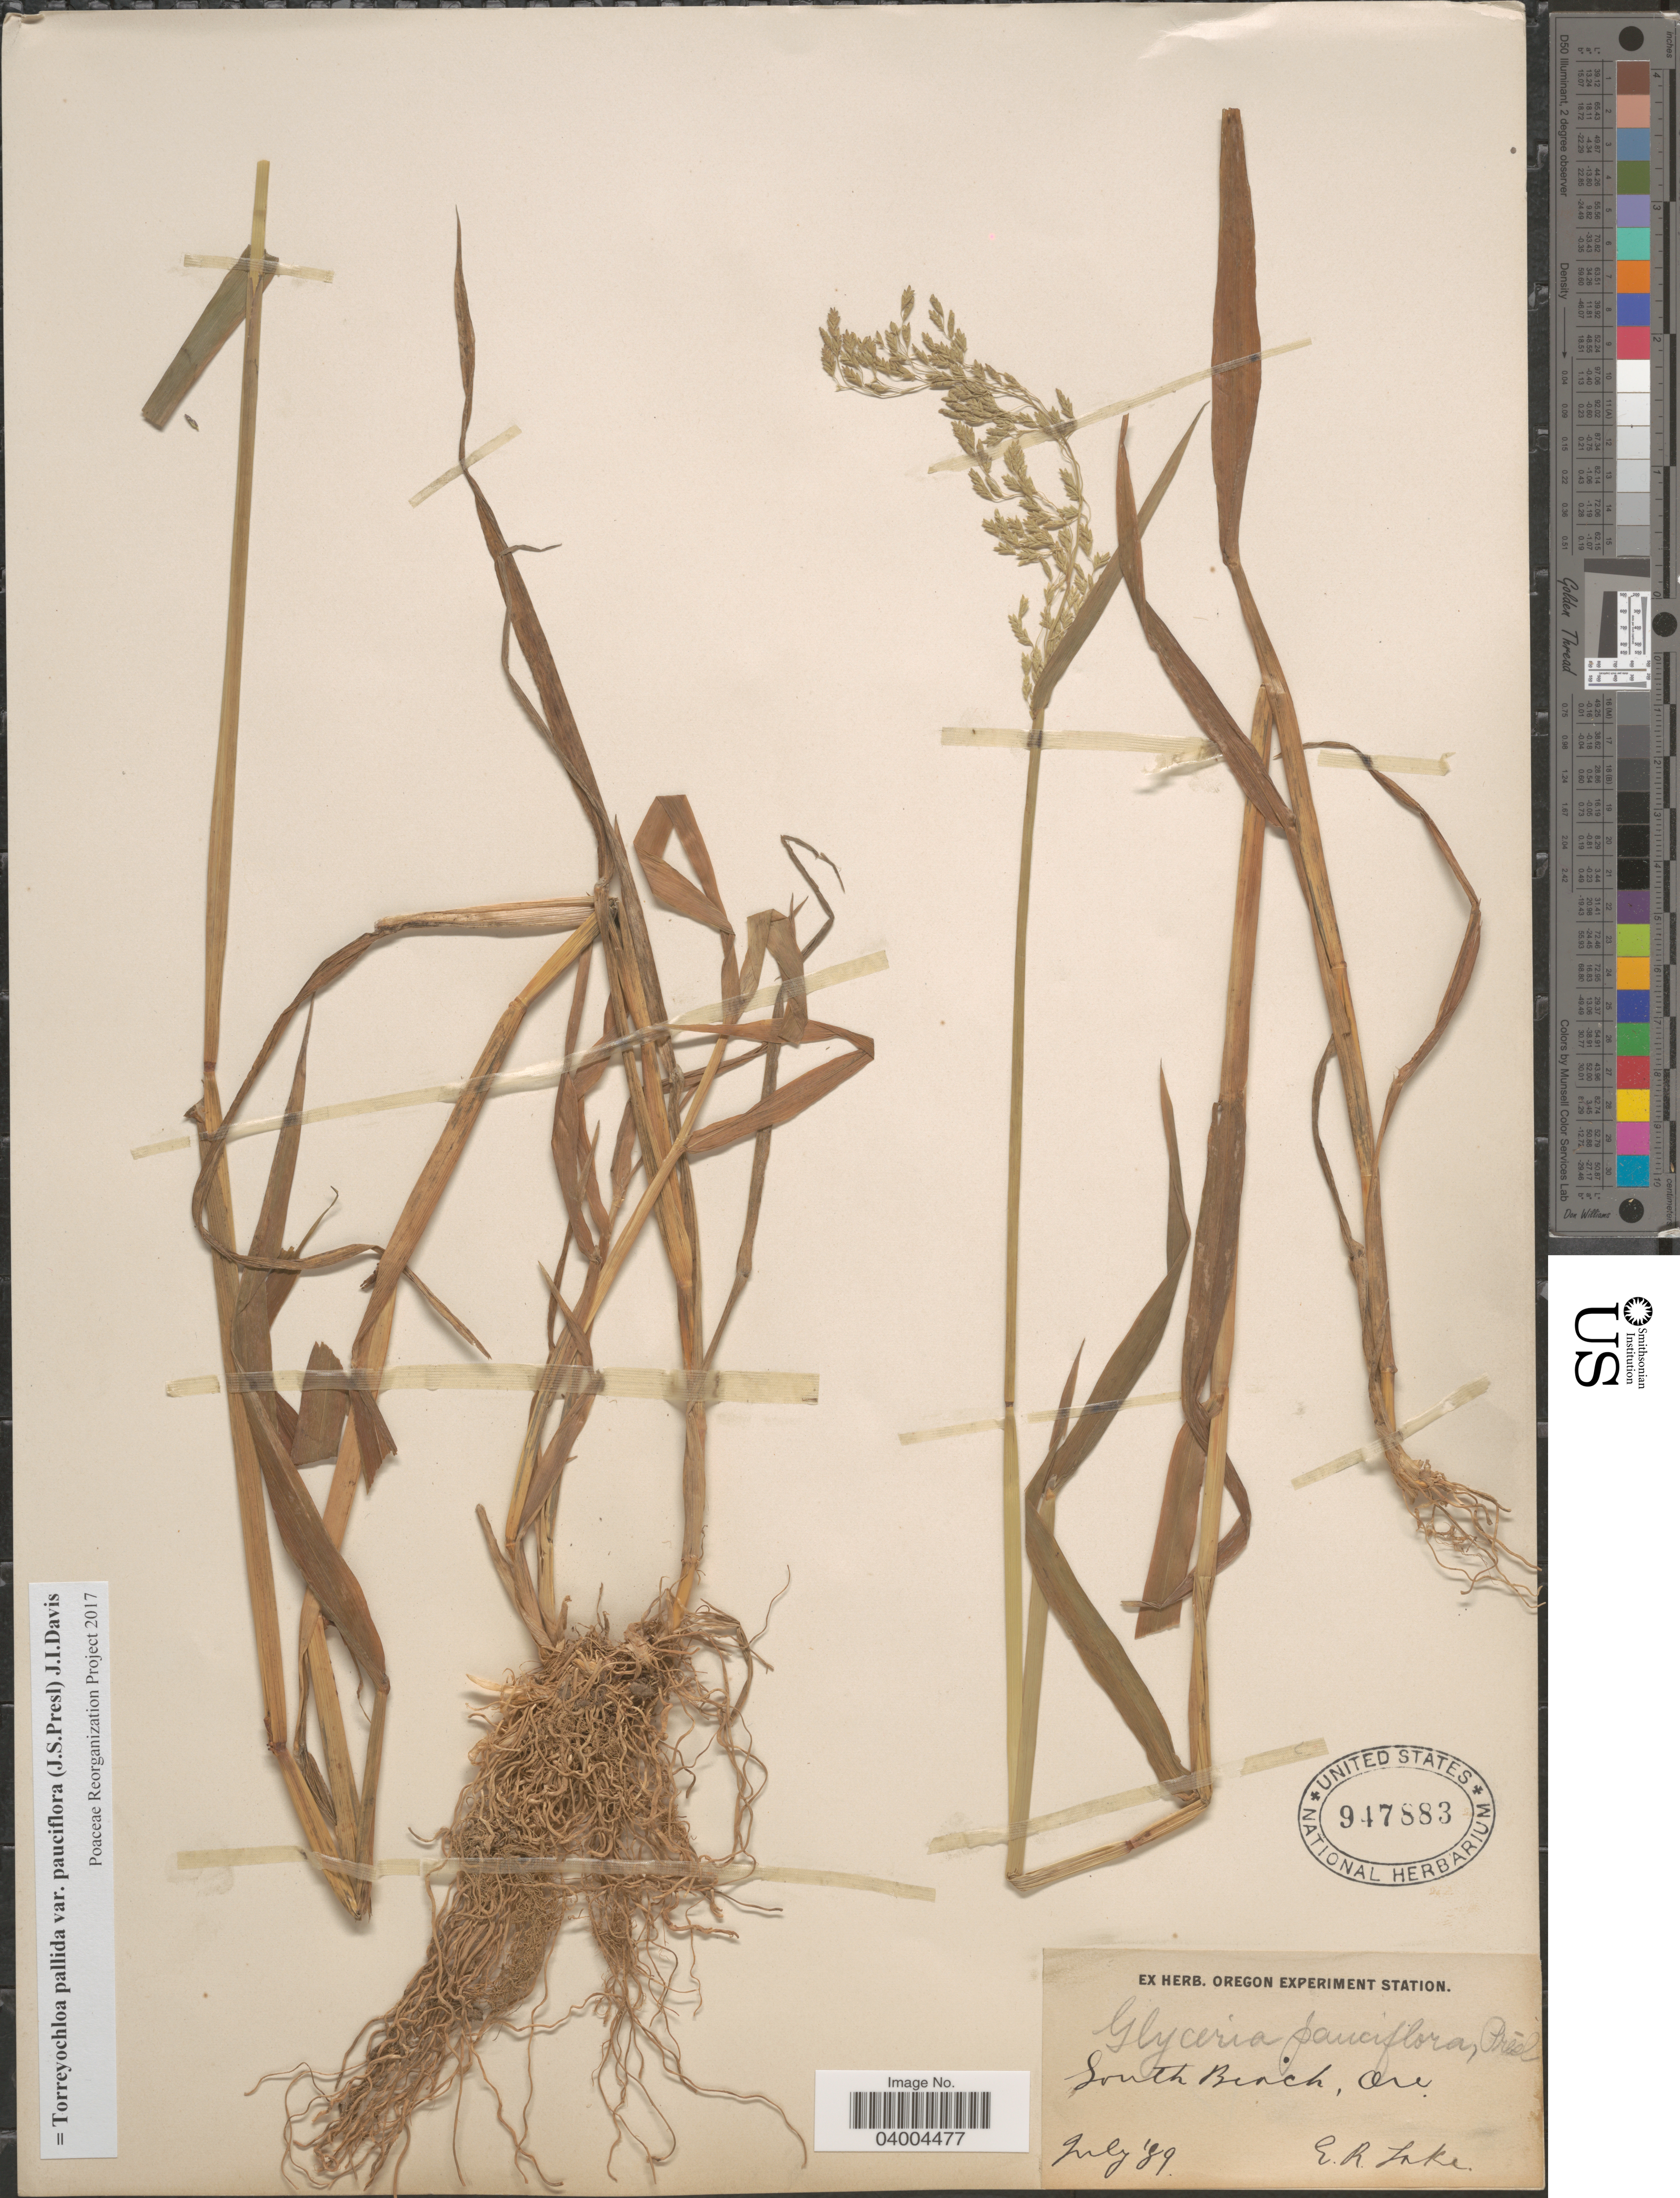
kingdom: Plantae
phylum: Tracheophyta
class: Liliopsida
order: Poales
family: Poaceae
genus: Torreyochloa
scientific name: Torreyochloa pallida var. pauciflora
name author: (J. Presl) J.I. Davis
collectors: E. Lake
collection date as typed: Transcribed d/m/y: /7/89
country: United States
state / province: Oregon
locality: South Beach.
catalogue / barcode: US 947883